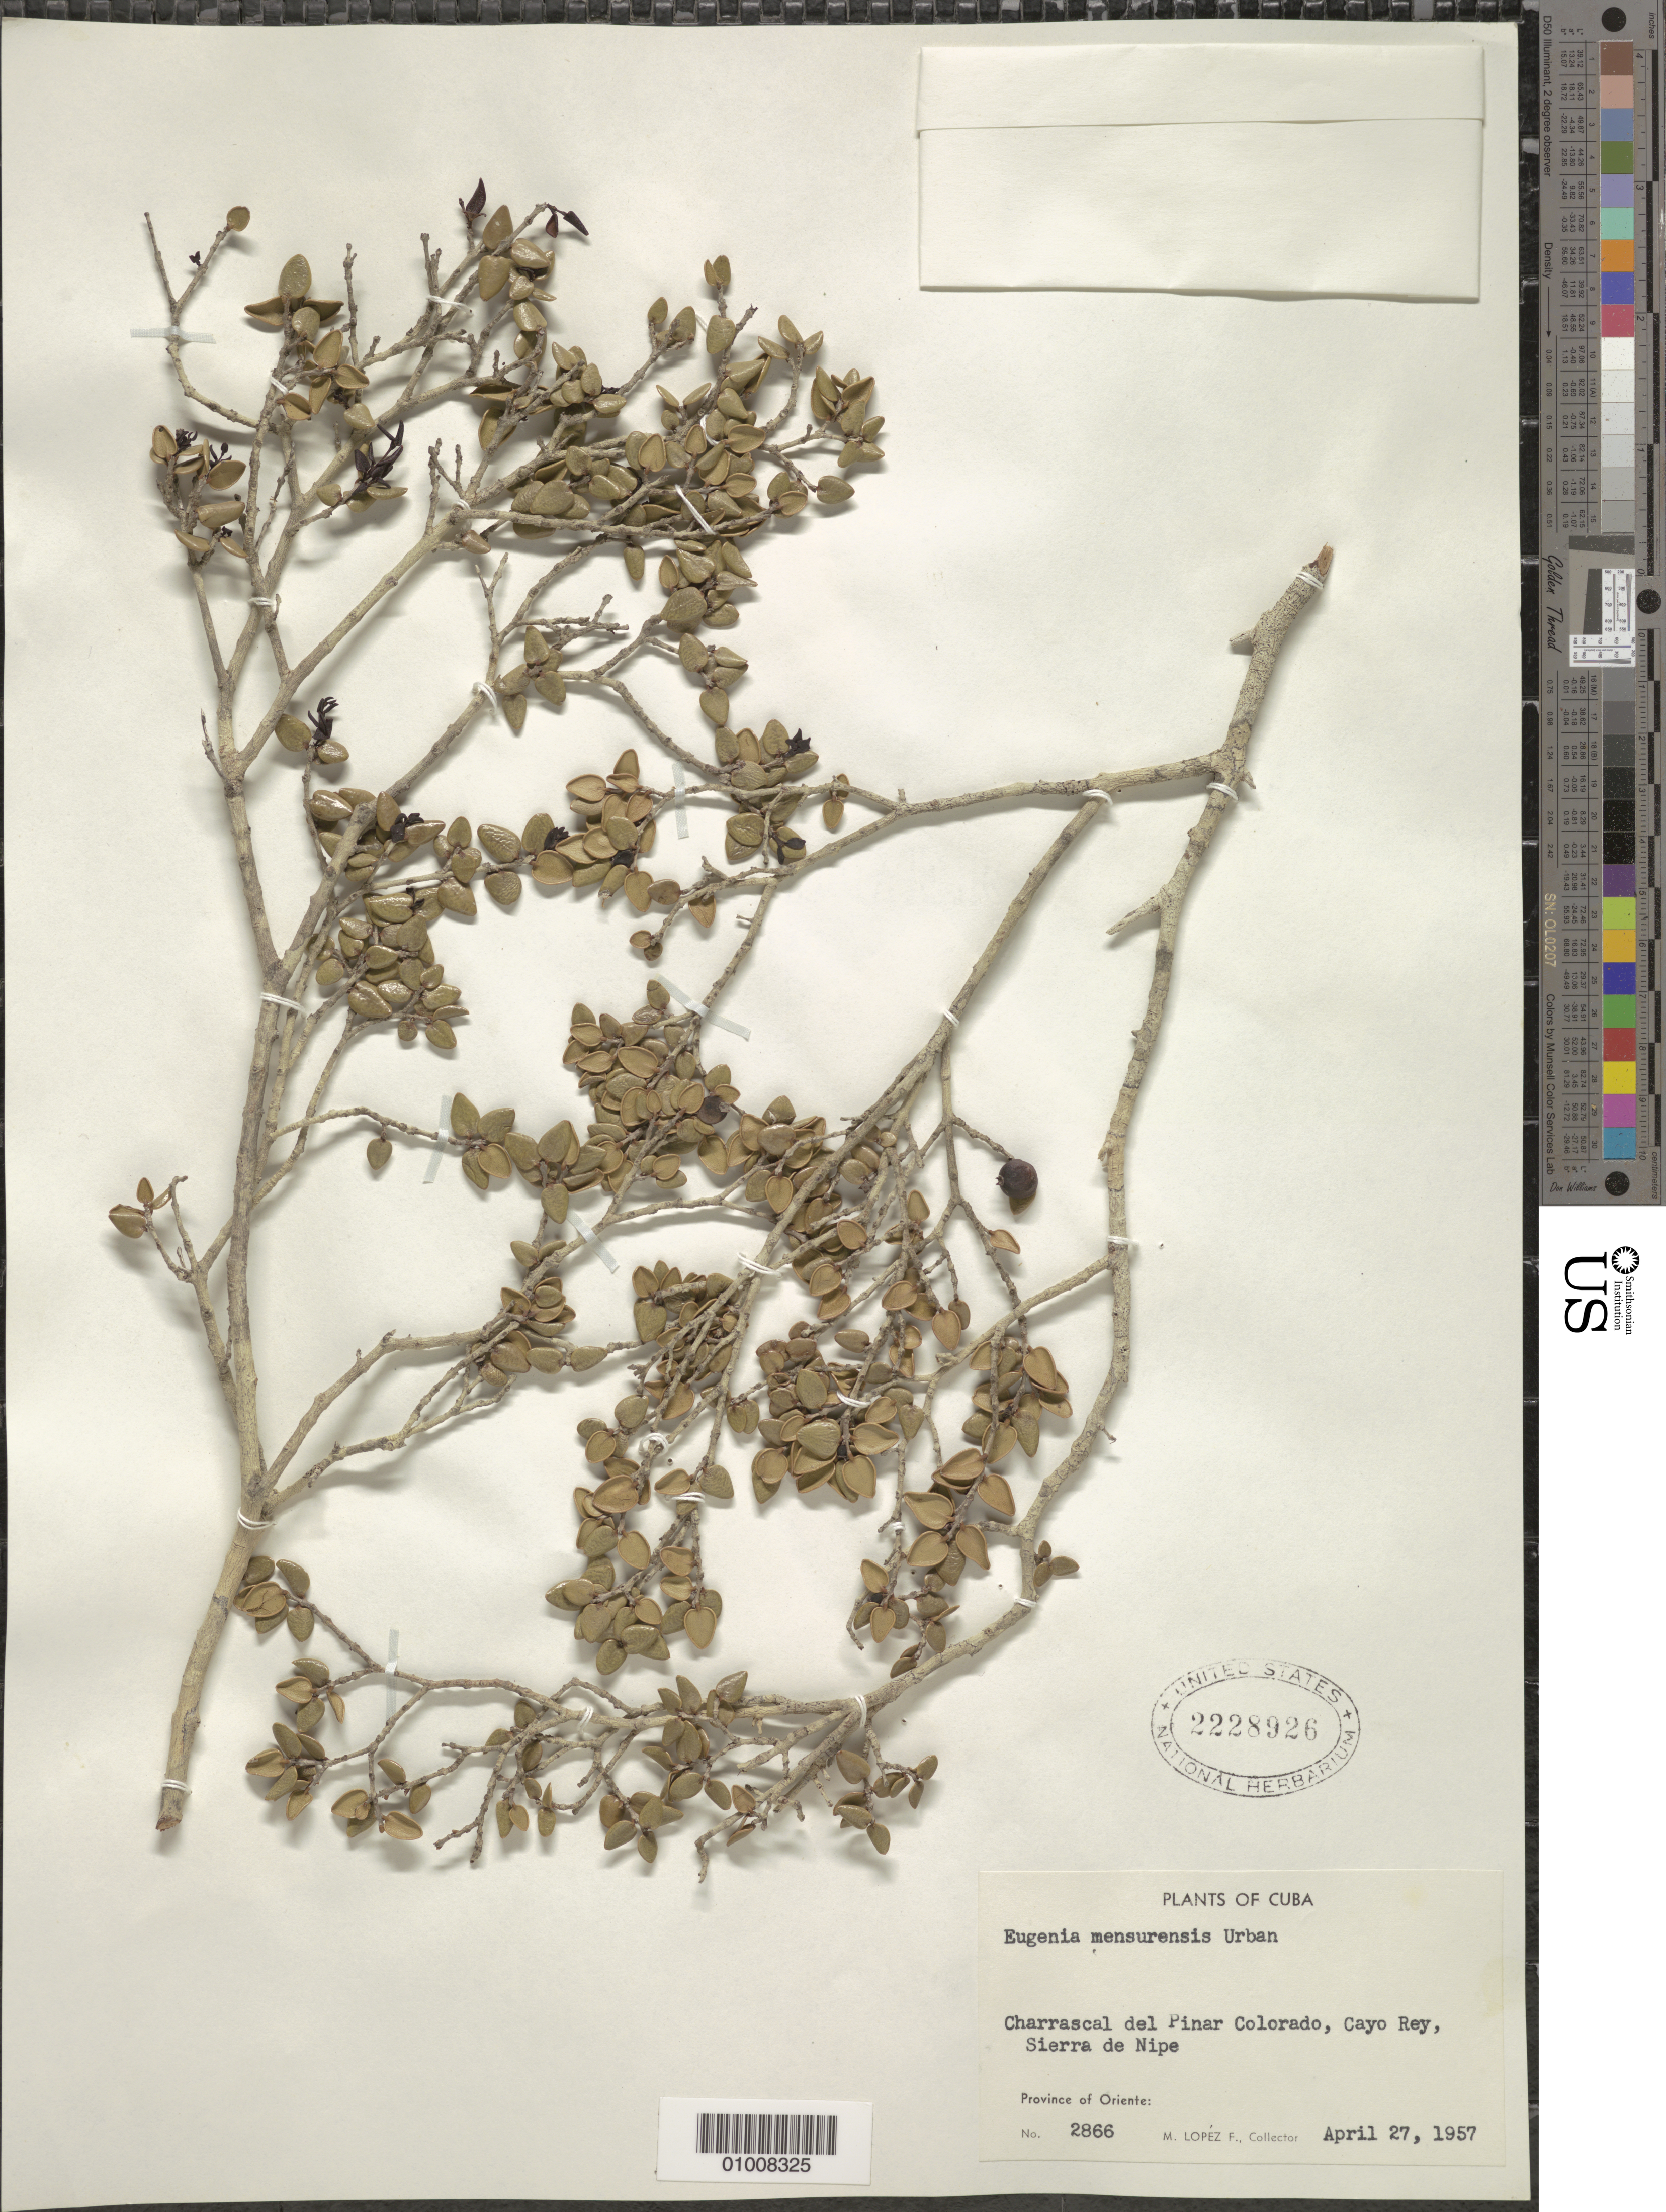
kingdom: Plantae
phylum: Tracheophyta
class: Magnoliopsida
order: Myrtales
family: Myrtaceae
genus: Eugenia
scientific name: Eugenia mensurensis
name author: Urb.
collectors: M. López Figueiras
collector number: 2866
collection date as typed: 27 Apr 1957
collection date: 1957-04-27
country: Cuba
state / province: Holguín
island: Cuba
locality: Pinar Colorado, Cayo Rey, Sierra de Nipe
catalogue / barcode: US 2228926